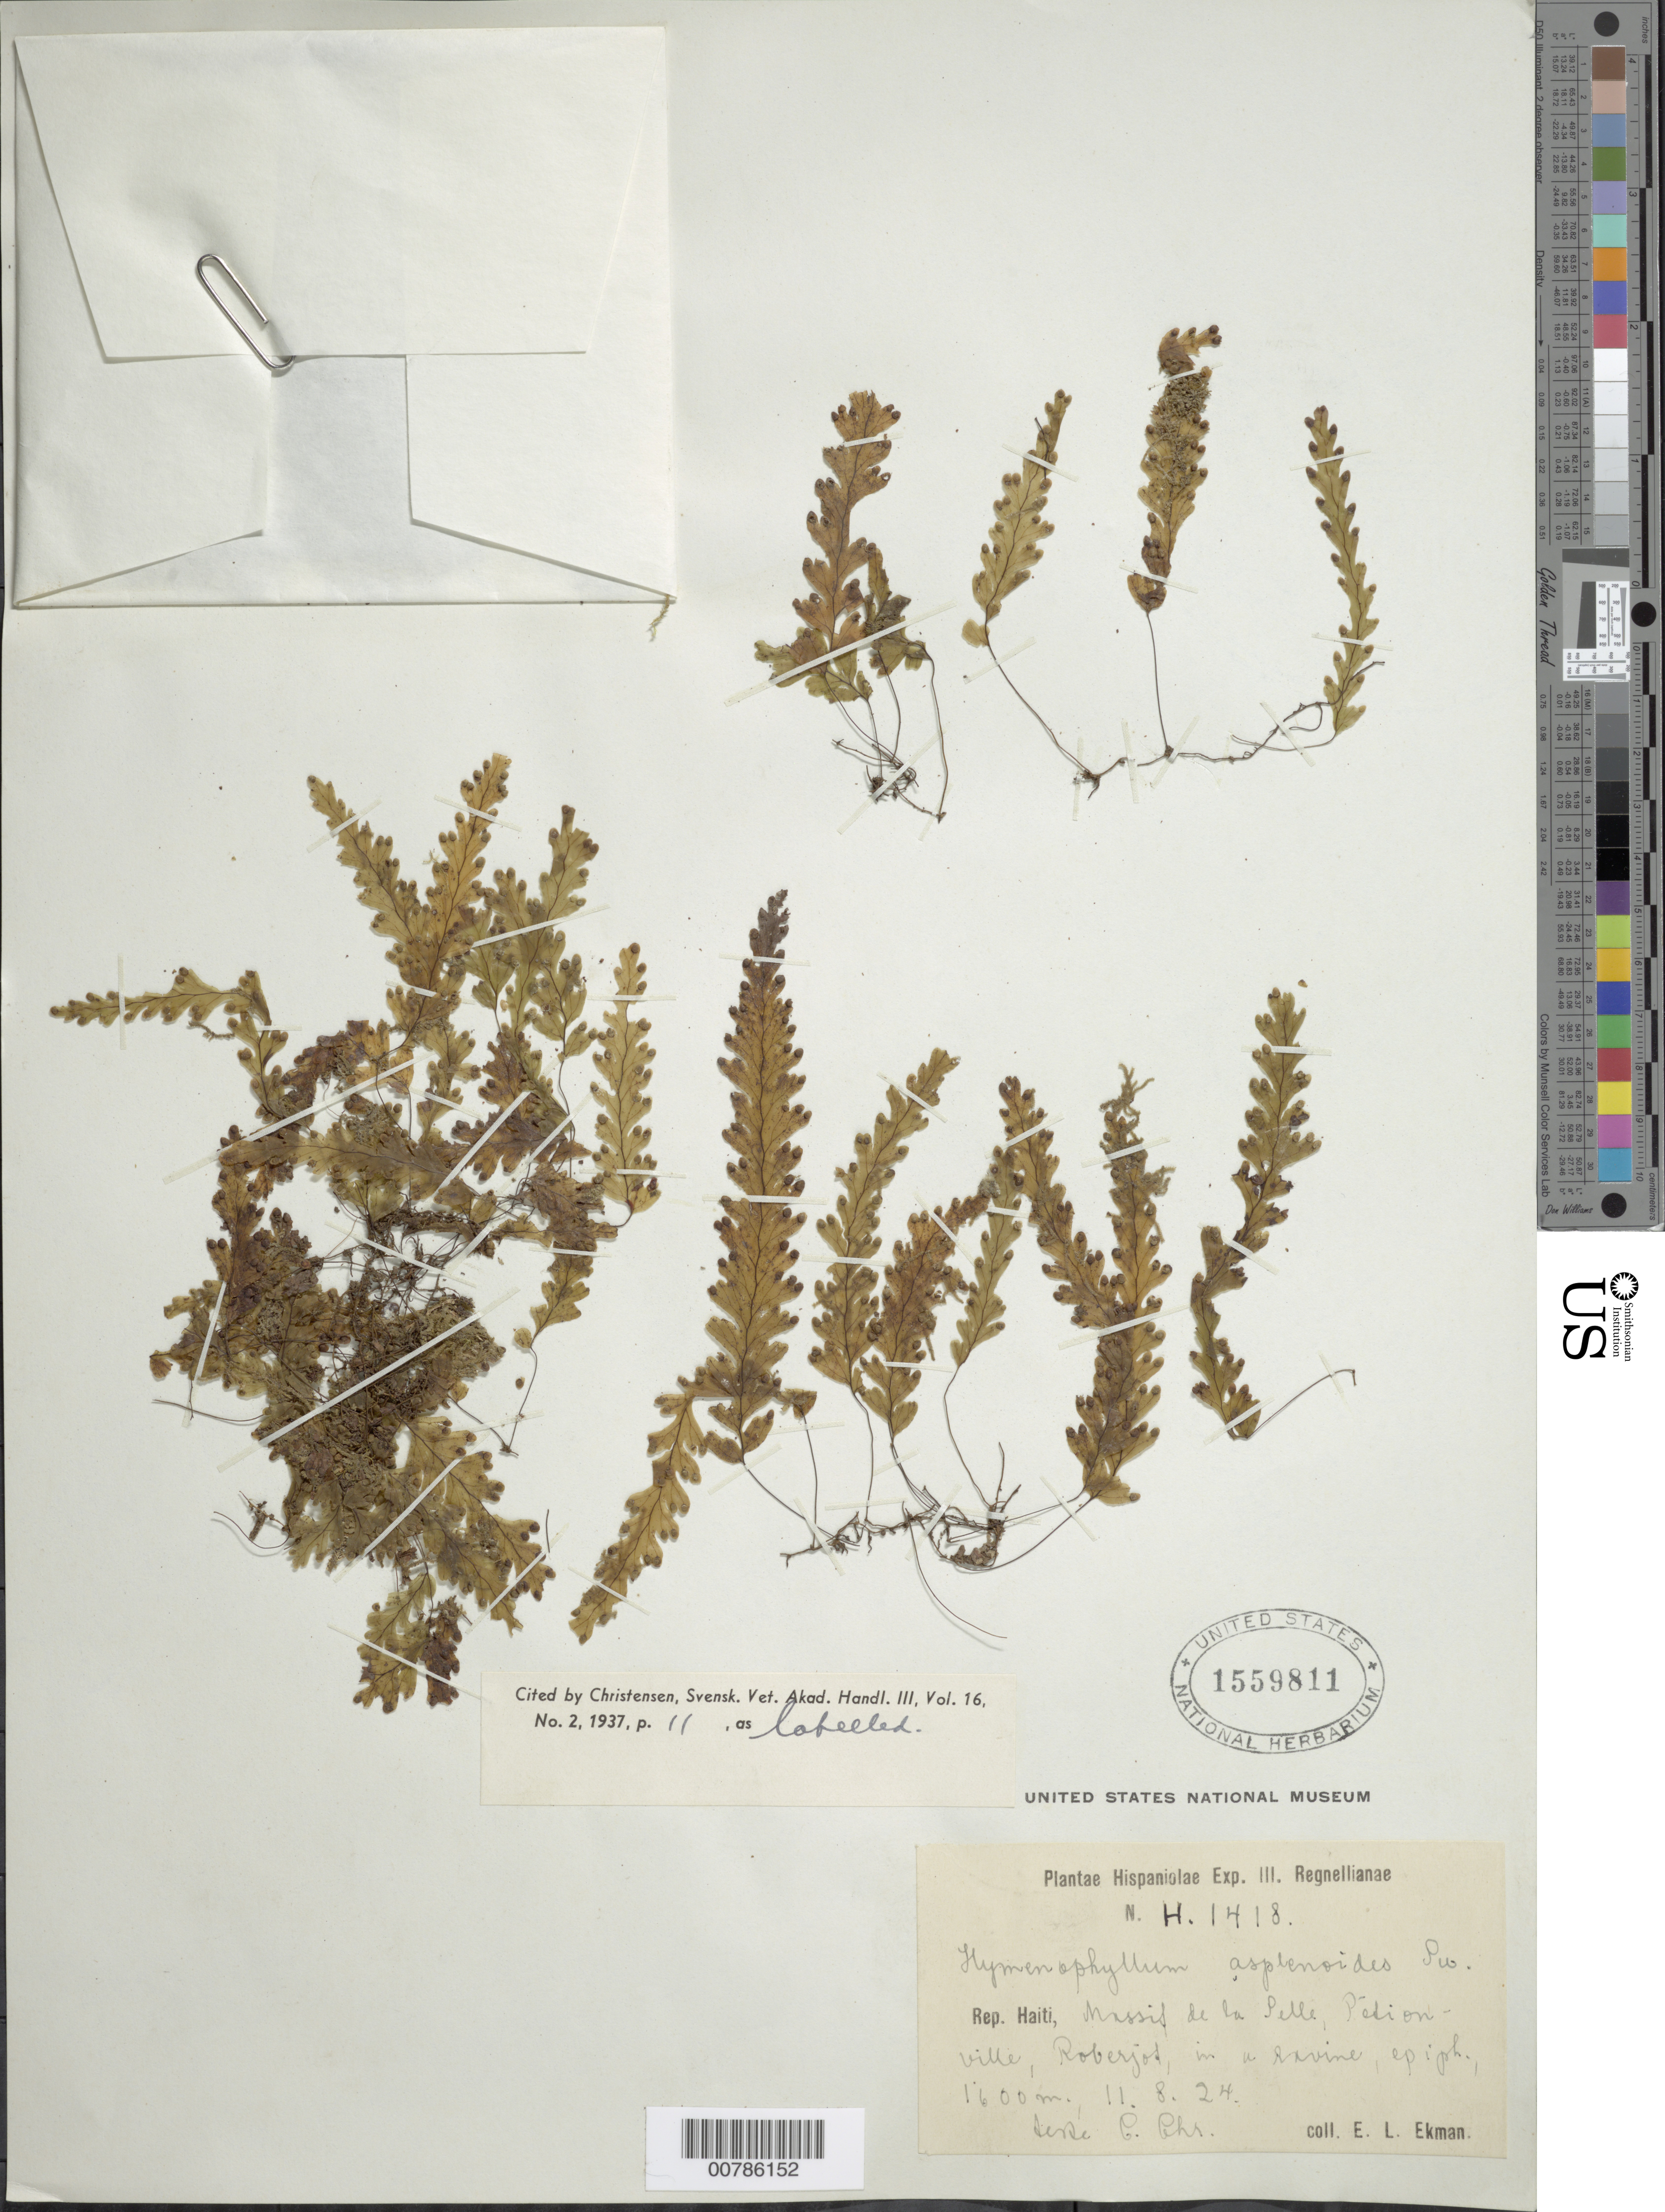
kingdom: Plantae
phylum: Tracheophyta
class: Polypodiopsida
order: Hymenophyllales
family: Hymenophyllaceae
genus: Hymenophyllum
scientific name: Hymenophyllum asplenioides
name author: (Sw.) Sw.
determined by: Christensen, C. F. A.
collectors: E. L. Ekman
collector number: H 1418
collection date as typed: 11 Aug 1924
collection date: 1924-08-11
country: Haiti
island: Hispaniola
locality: Massif de la Selle, Pétionville, Roberjos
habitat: In ravine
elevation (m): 1600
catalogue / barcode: US 1559811